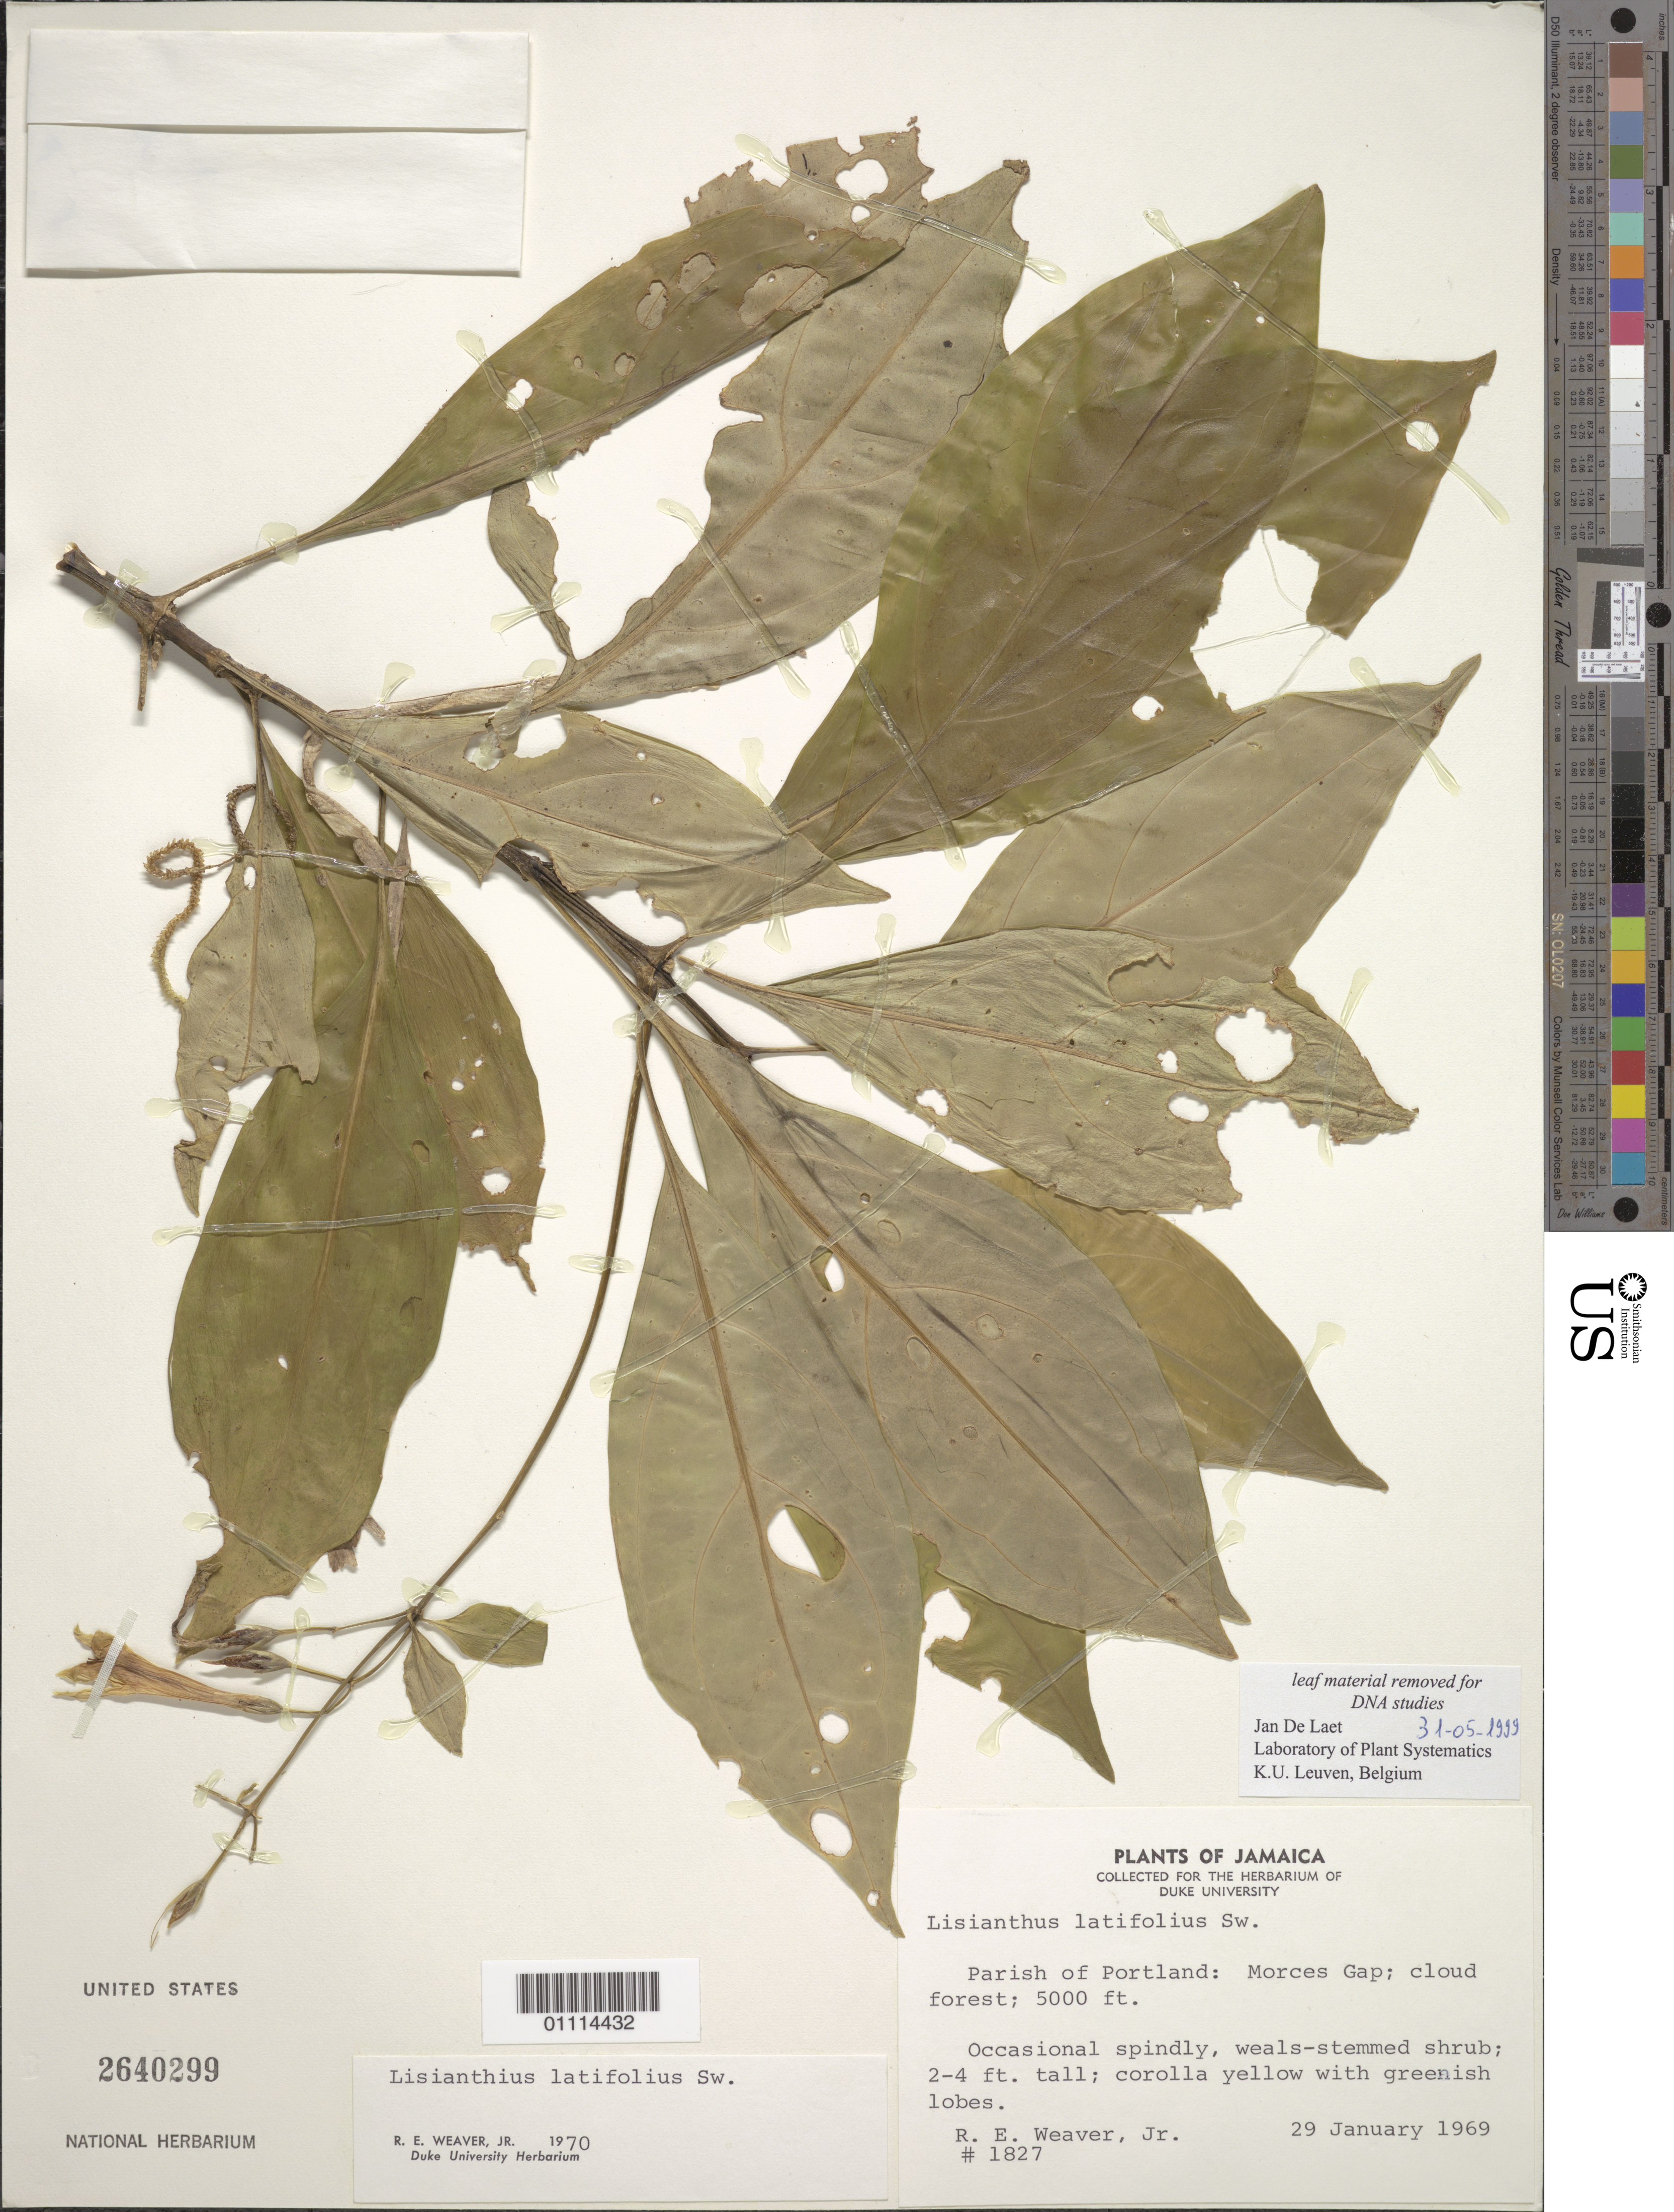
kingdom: Plantae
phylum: Tracheophyta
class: Magnoliopsida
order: Gentianales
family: Gentianaceae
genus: Lisianthius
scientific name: Lisianthius latifolius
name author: Sw.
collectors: R. Weaver Jr.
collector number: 1827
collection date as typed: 29 Jan 1969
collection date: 1969-01-29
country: Jamaica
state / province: Portland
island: Jamaica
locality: Morces Gap; cloud forest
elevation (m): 1524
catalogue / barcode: US 2640299